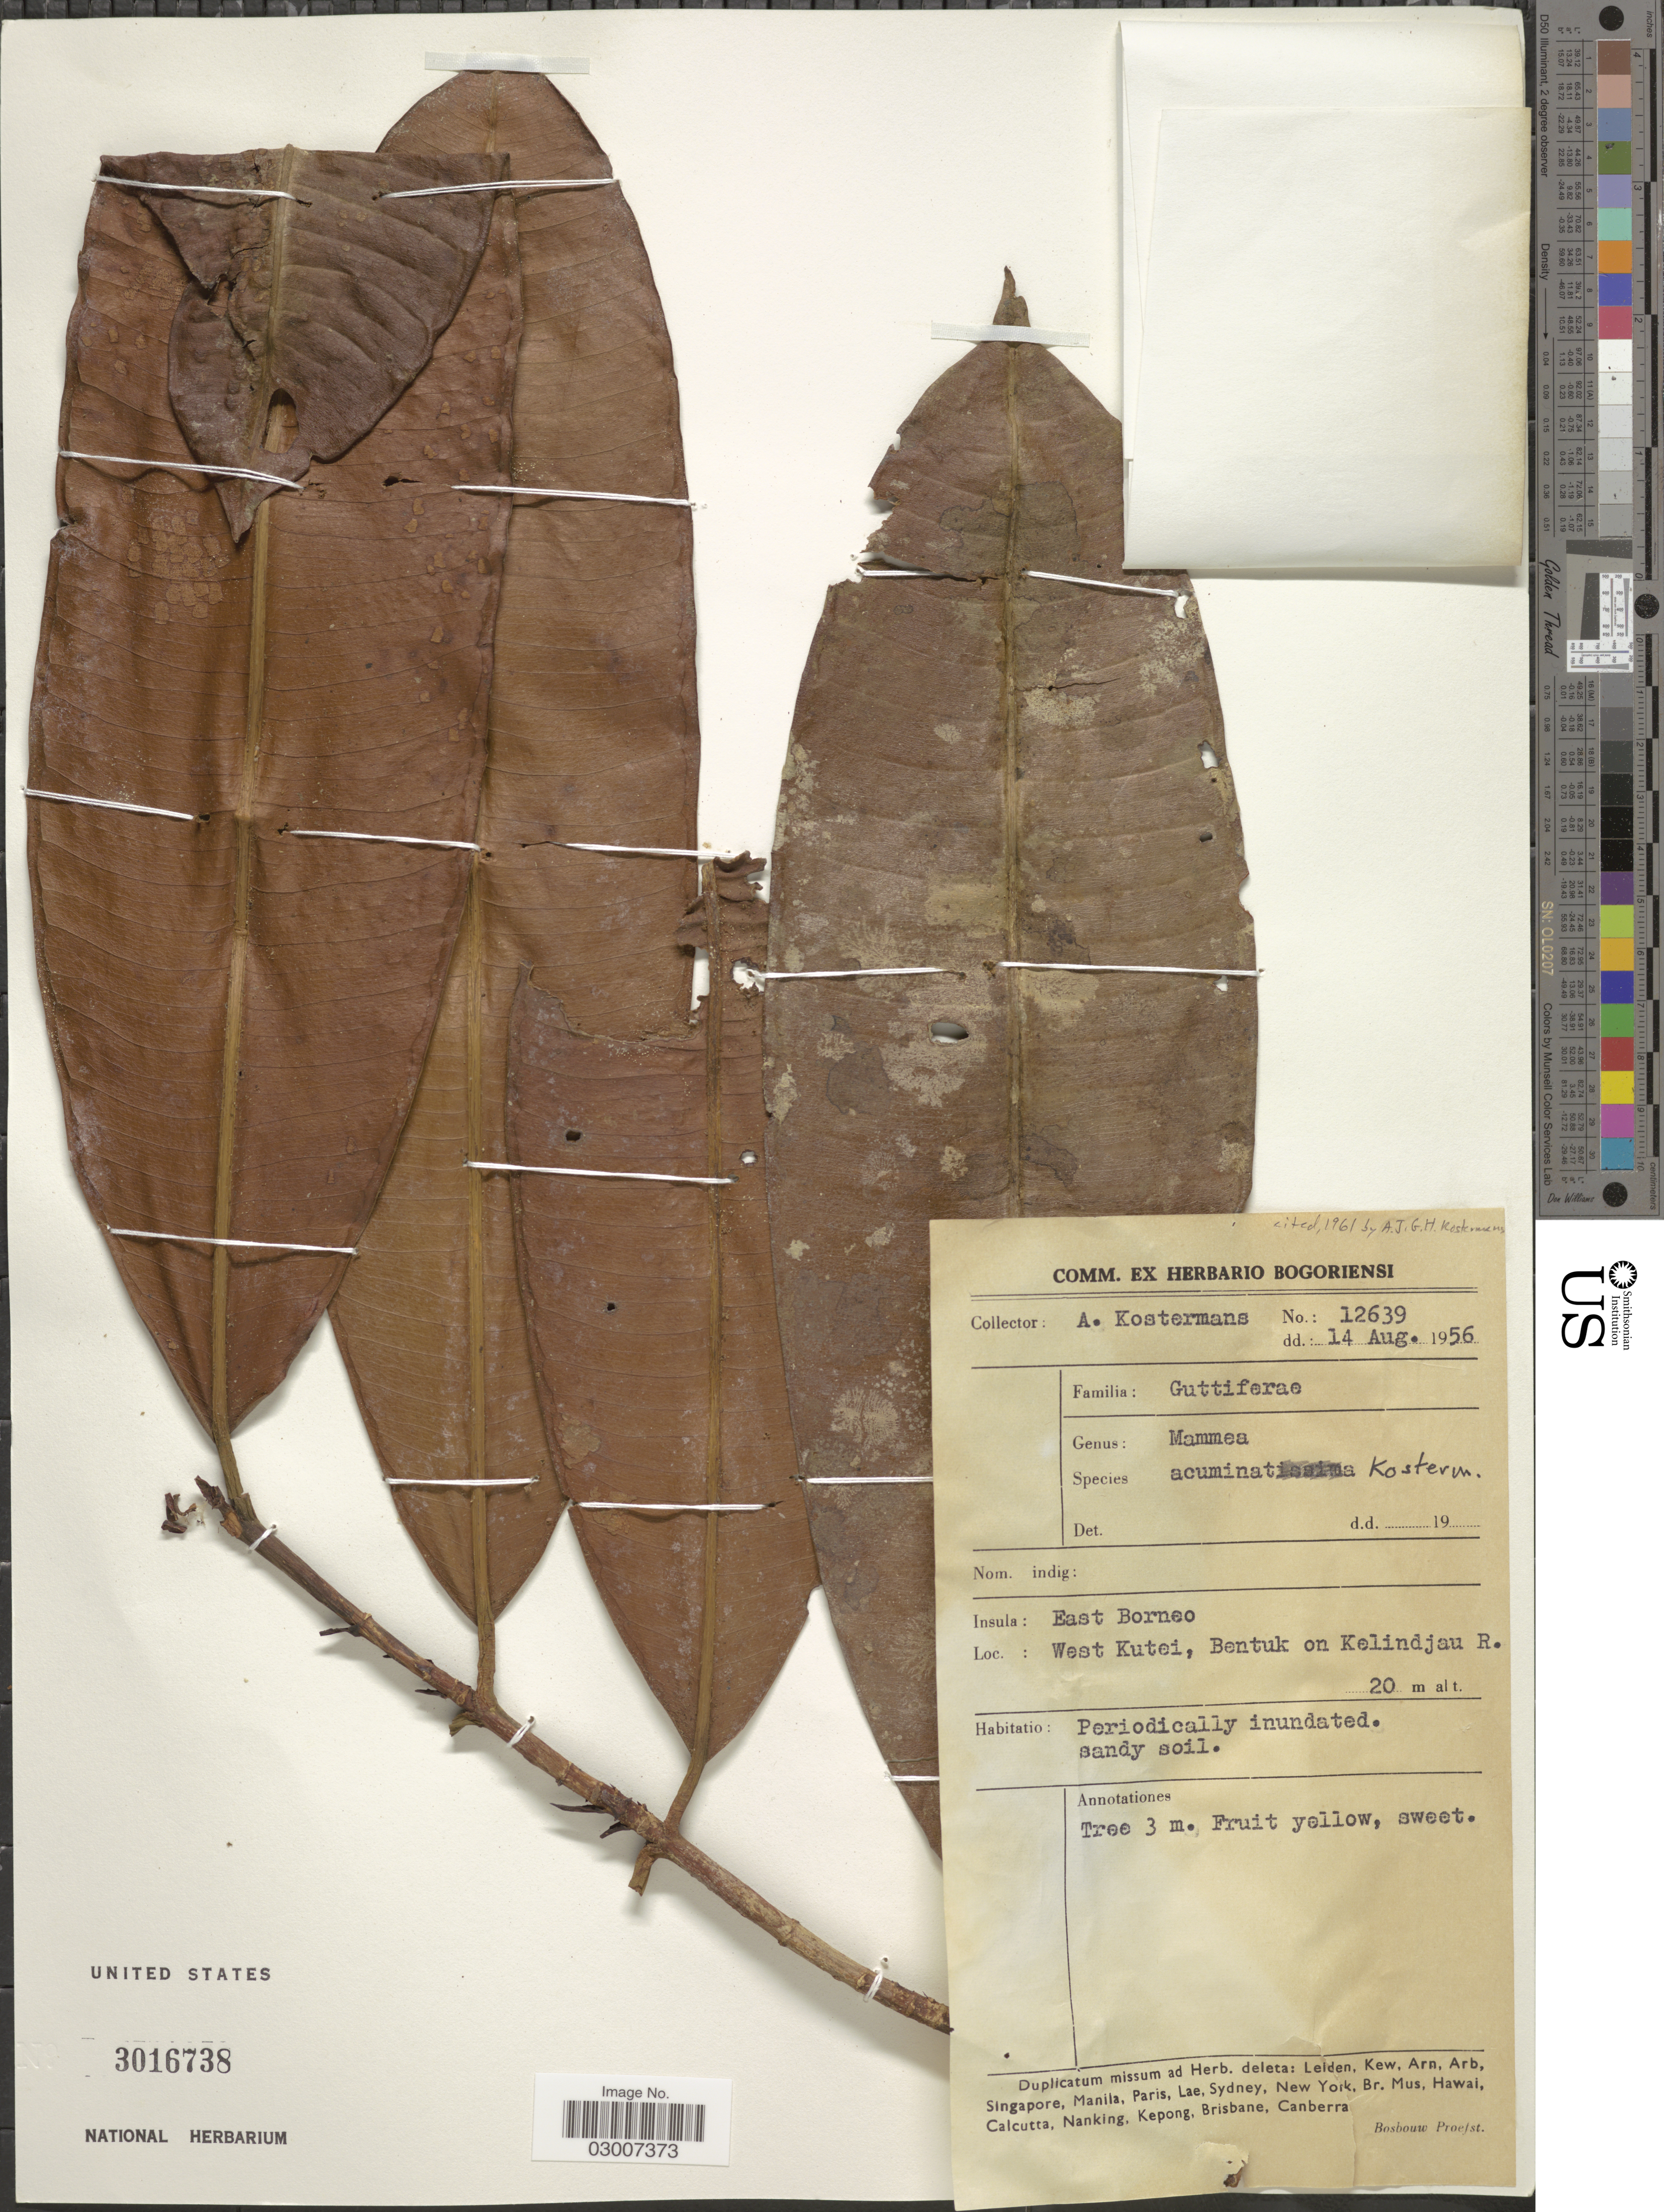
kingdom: Plantae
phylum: Tracheophyta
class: Magnoliopsida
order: Malpighiales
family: Calophyllaceae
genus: Mammea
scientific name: Mammea acuminata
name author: (Kosterm.) Kosterm.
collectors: A. J. G. Kostermans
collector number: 12639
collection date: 1956-08-14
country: Indonesia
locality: Insula: East Borneo. West Kutei, Bentuk on Kelindjau R.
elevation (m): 20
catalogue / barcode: US 3016738